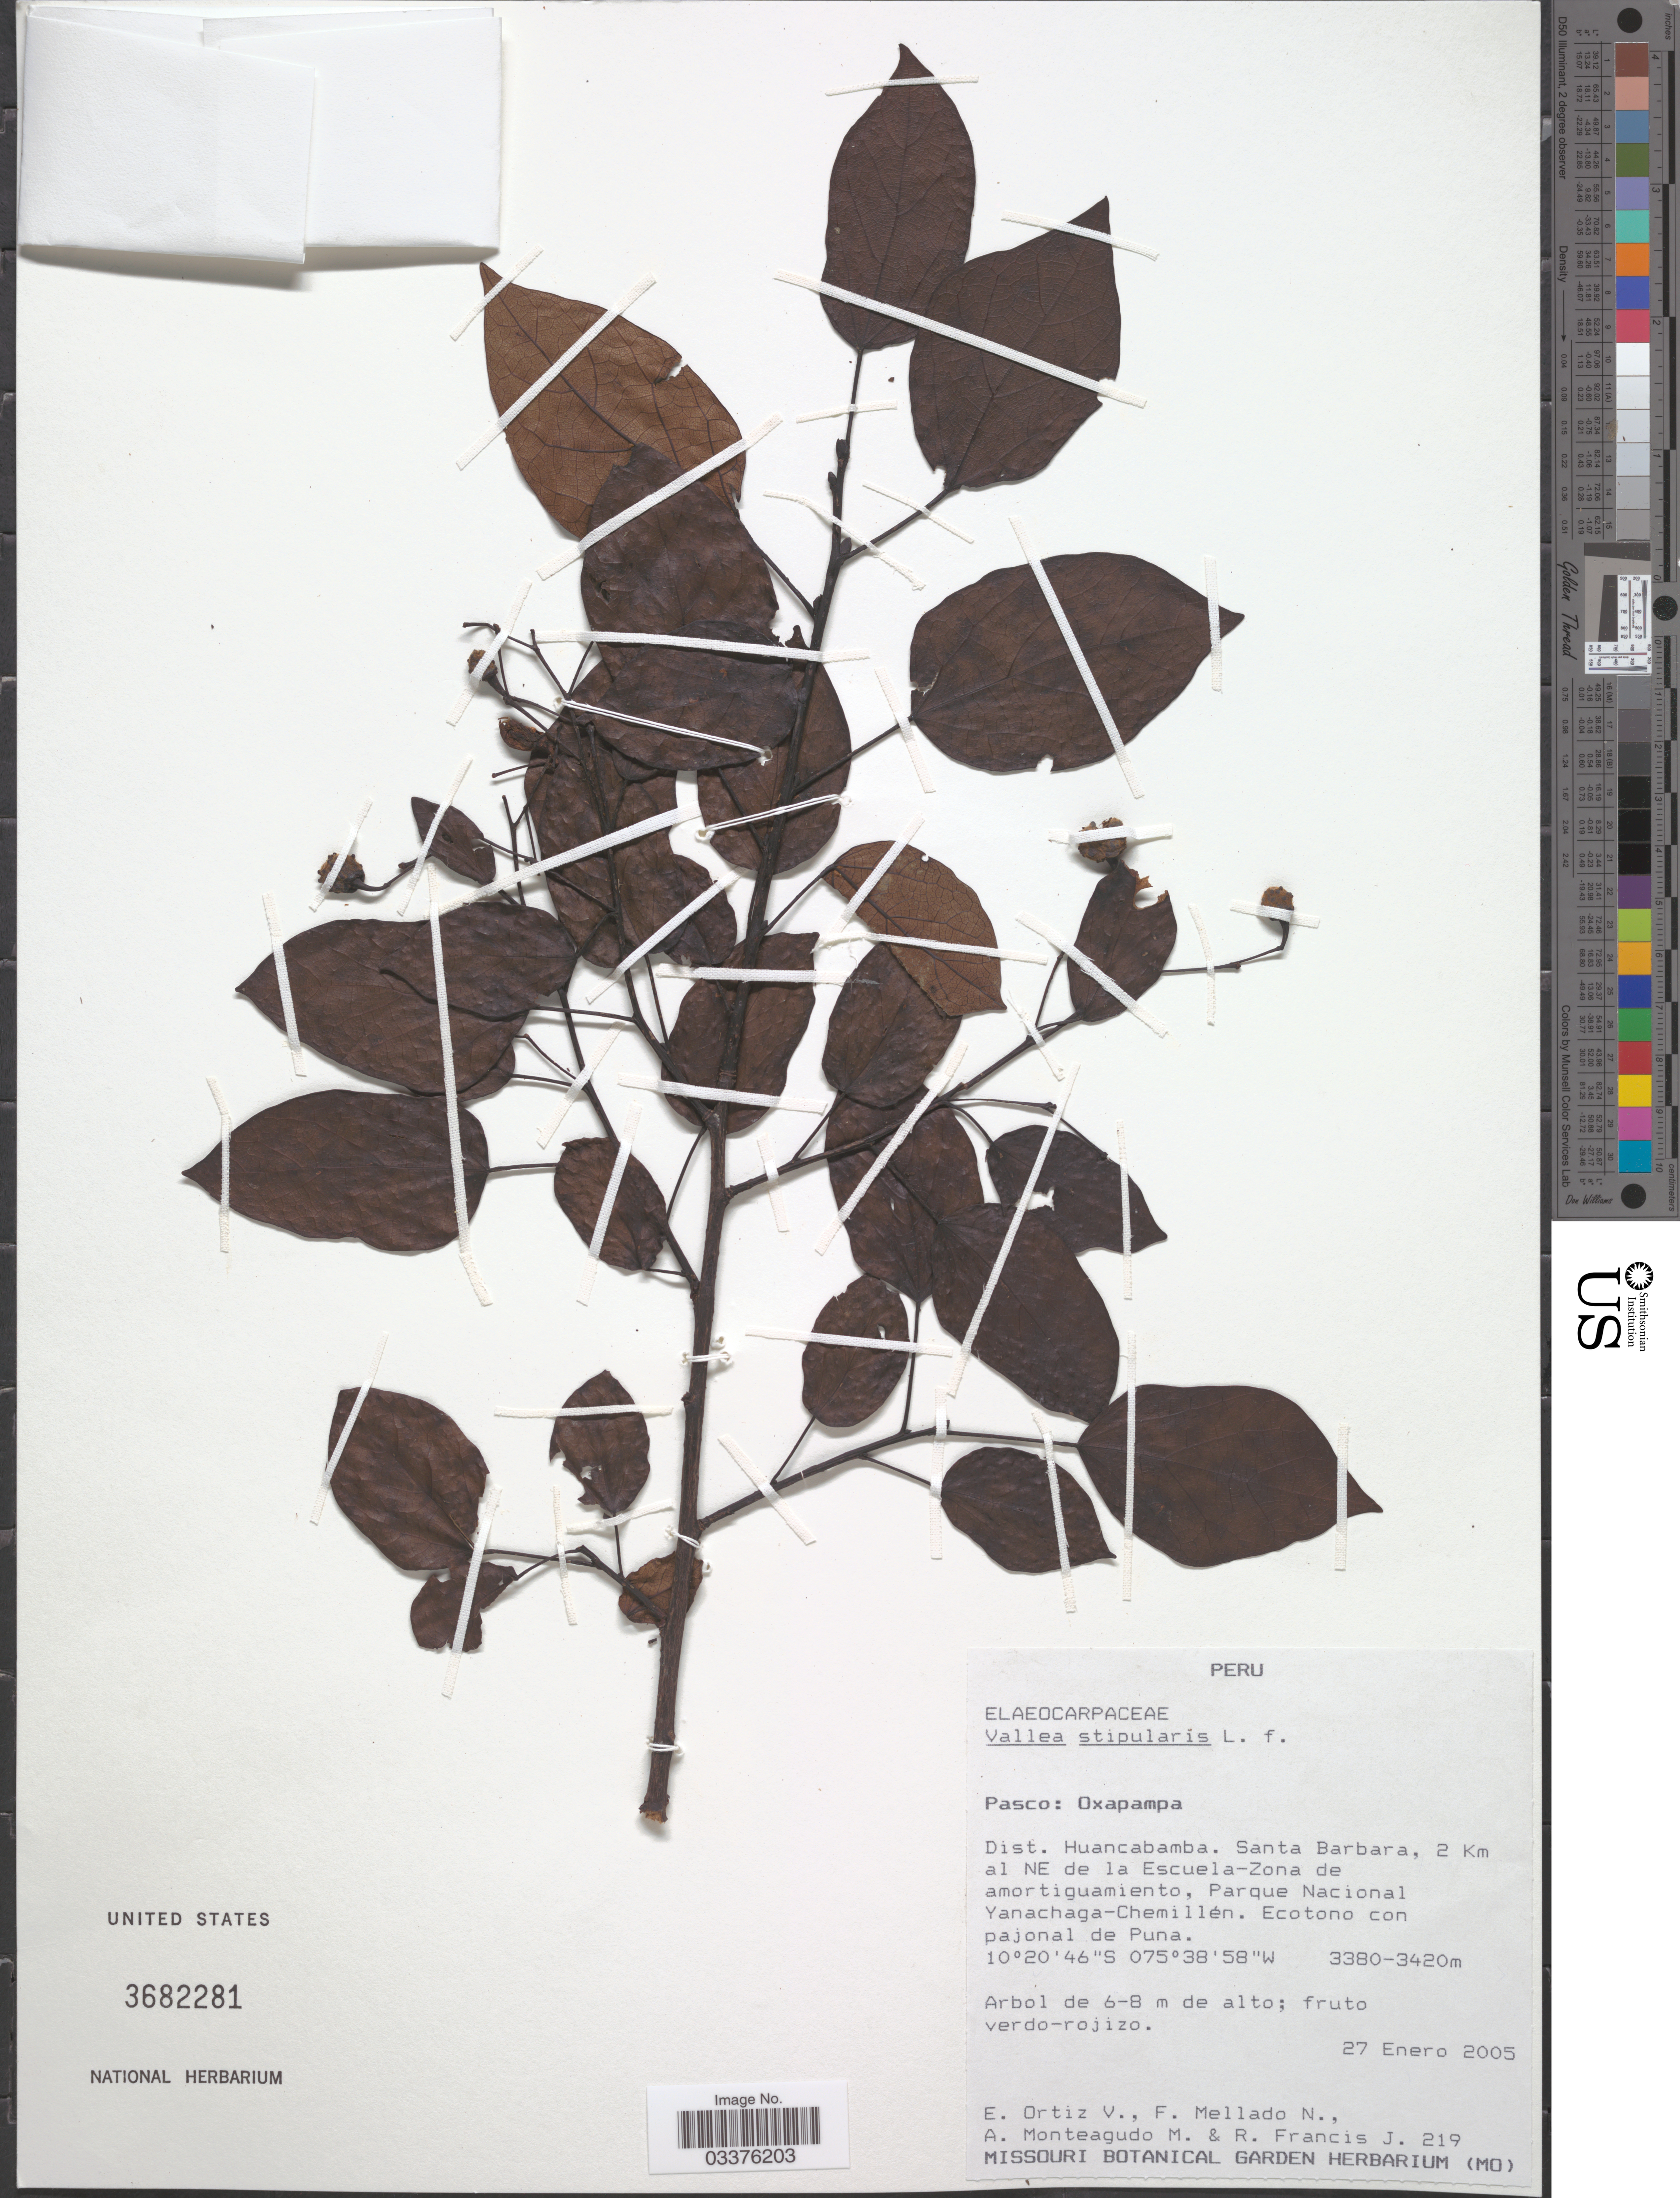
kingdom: Plantae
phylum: Tracheophyta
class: Magnoliopsida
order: Oxalidales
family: Elaeocarpaceae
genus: Vallea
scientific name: Vallea stipularis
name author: L. f.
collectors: E. Ortiz V., F. Mellado N., A. Monteagudo & R. Francis J.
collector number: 219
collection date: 2005-01-27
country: Peru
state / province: Pasco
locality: Oxapampa. Dist. Huancabamba. Santa Barbara, 2 Km al NE de la Escuela-Zona de amortiguamiento, Parque Nacional Yanachaga-Chemillén. Ecotono con pajonal de Puna.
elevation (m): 3380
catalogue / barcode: US 3682281